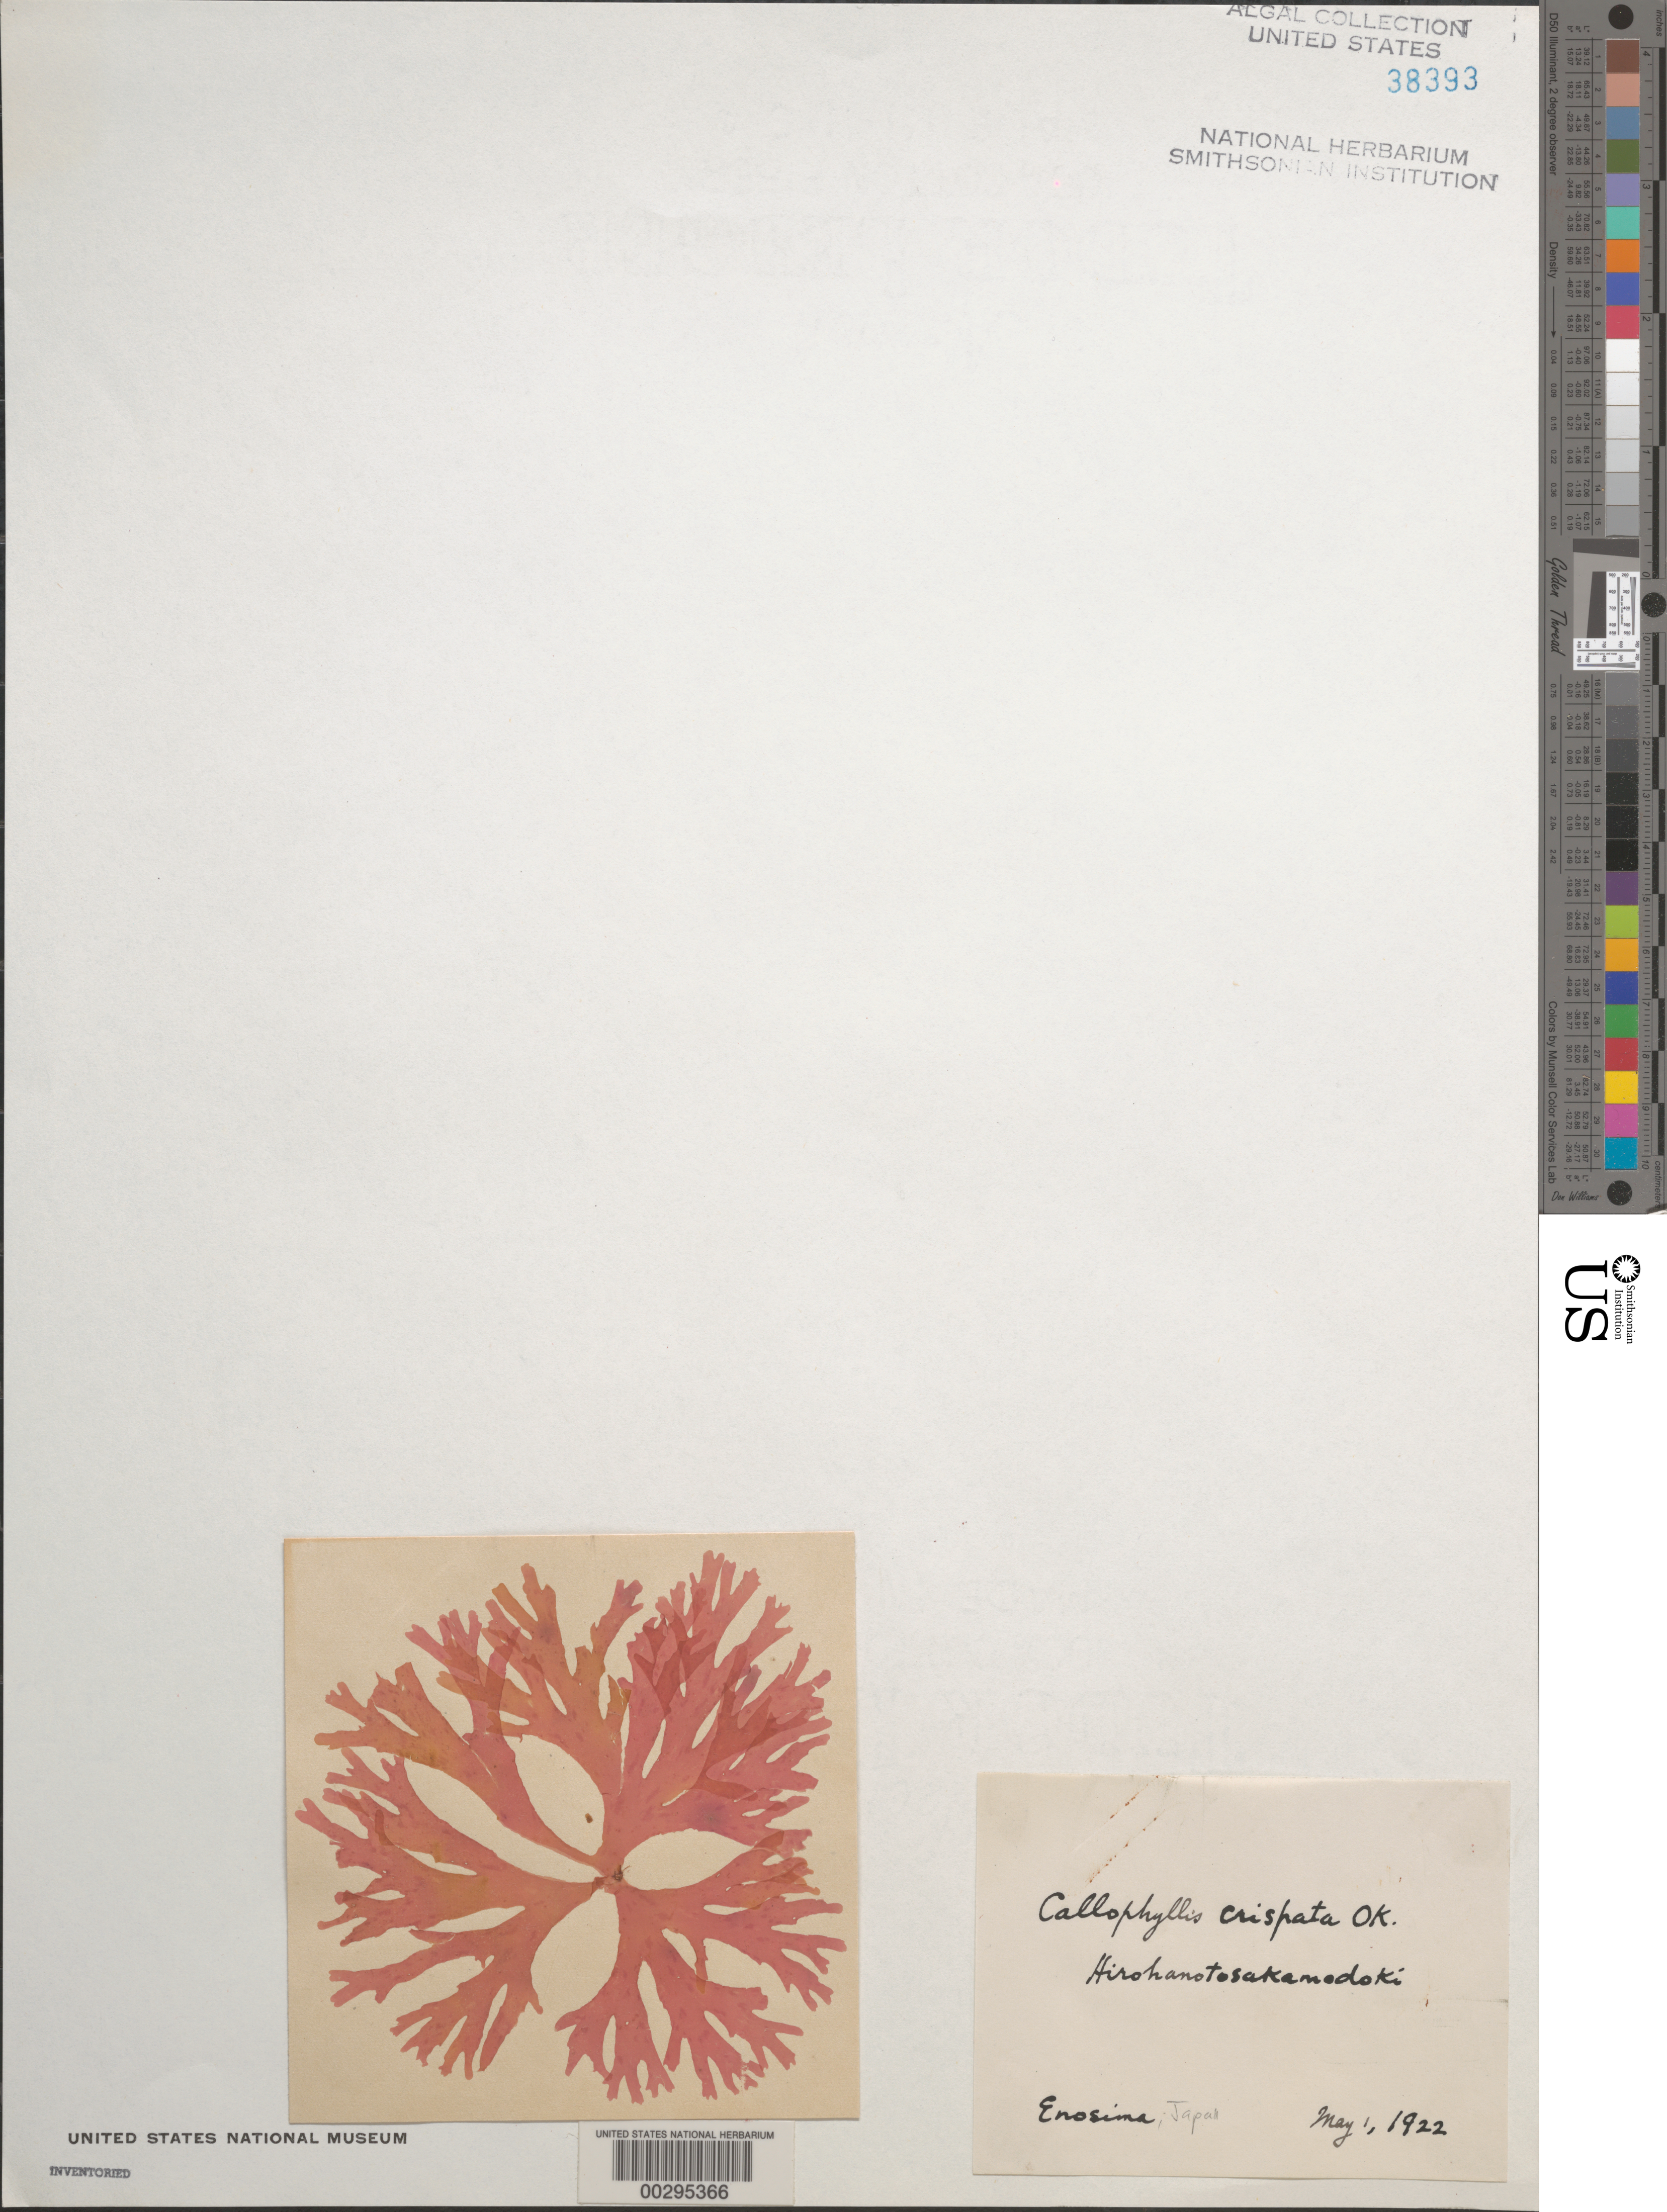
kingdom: Plantae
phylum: Rhodophyta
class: Florideophyceae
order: Gigartinales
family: Kallymeniaceae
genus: Callophyllis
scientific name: Callophyllis crispata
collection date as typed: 01 May 1922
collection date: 1922-05-01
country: Japan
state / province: Kanagawa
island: Honshu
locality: Enoshima (Enosima)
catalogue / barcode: US 38393